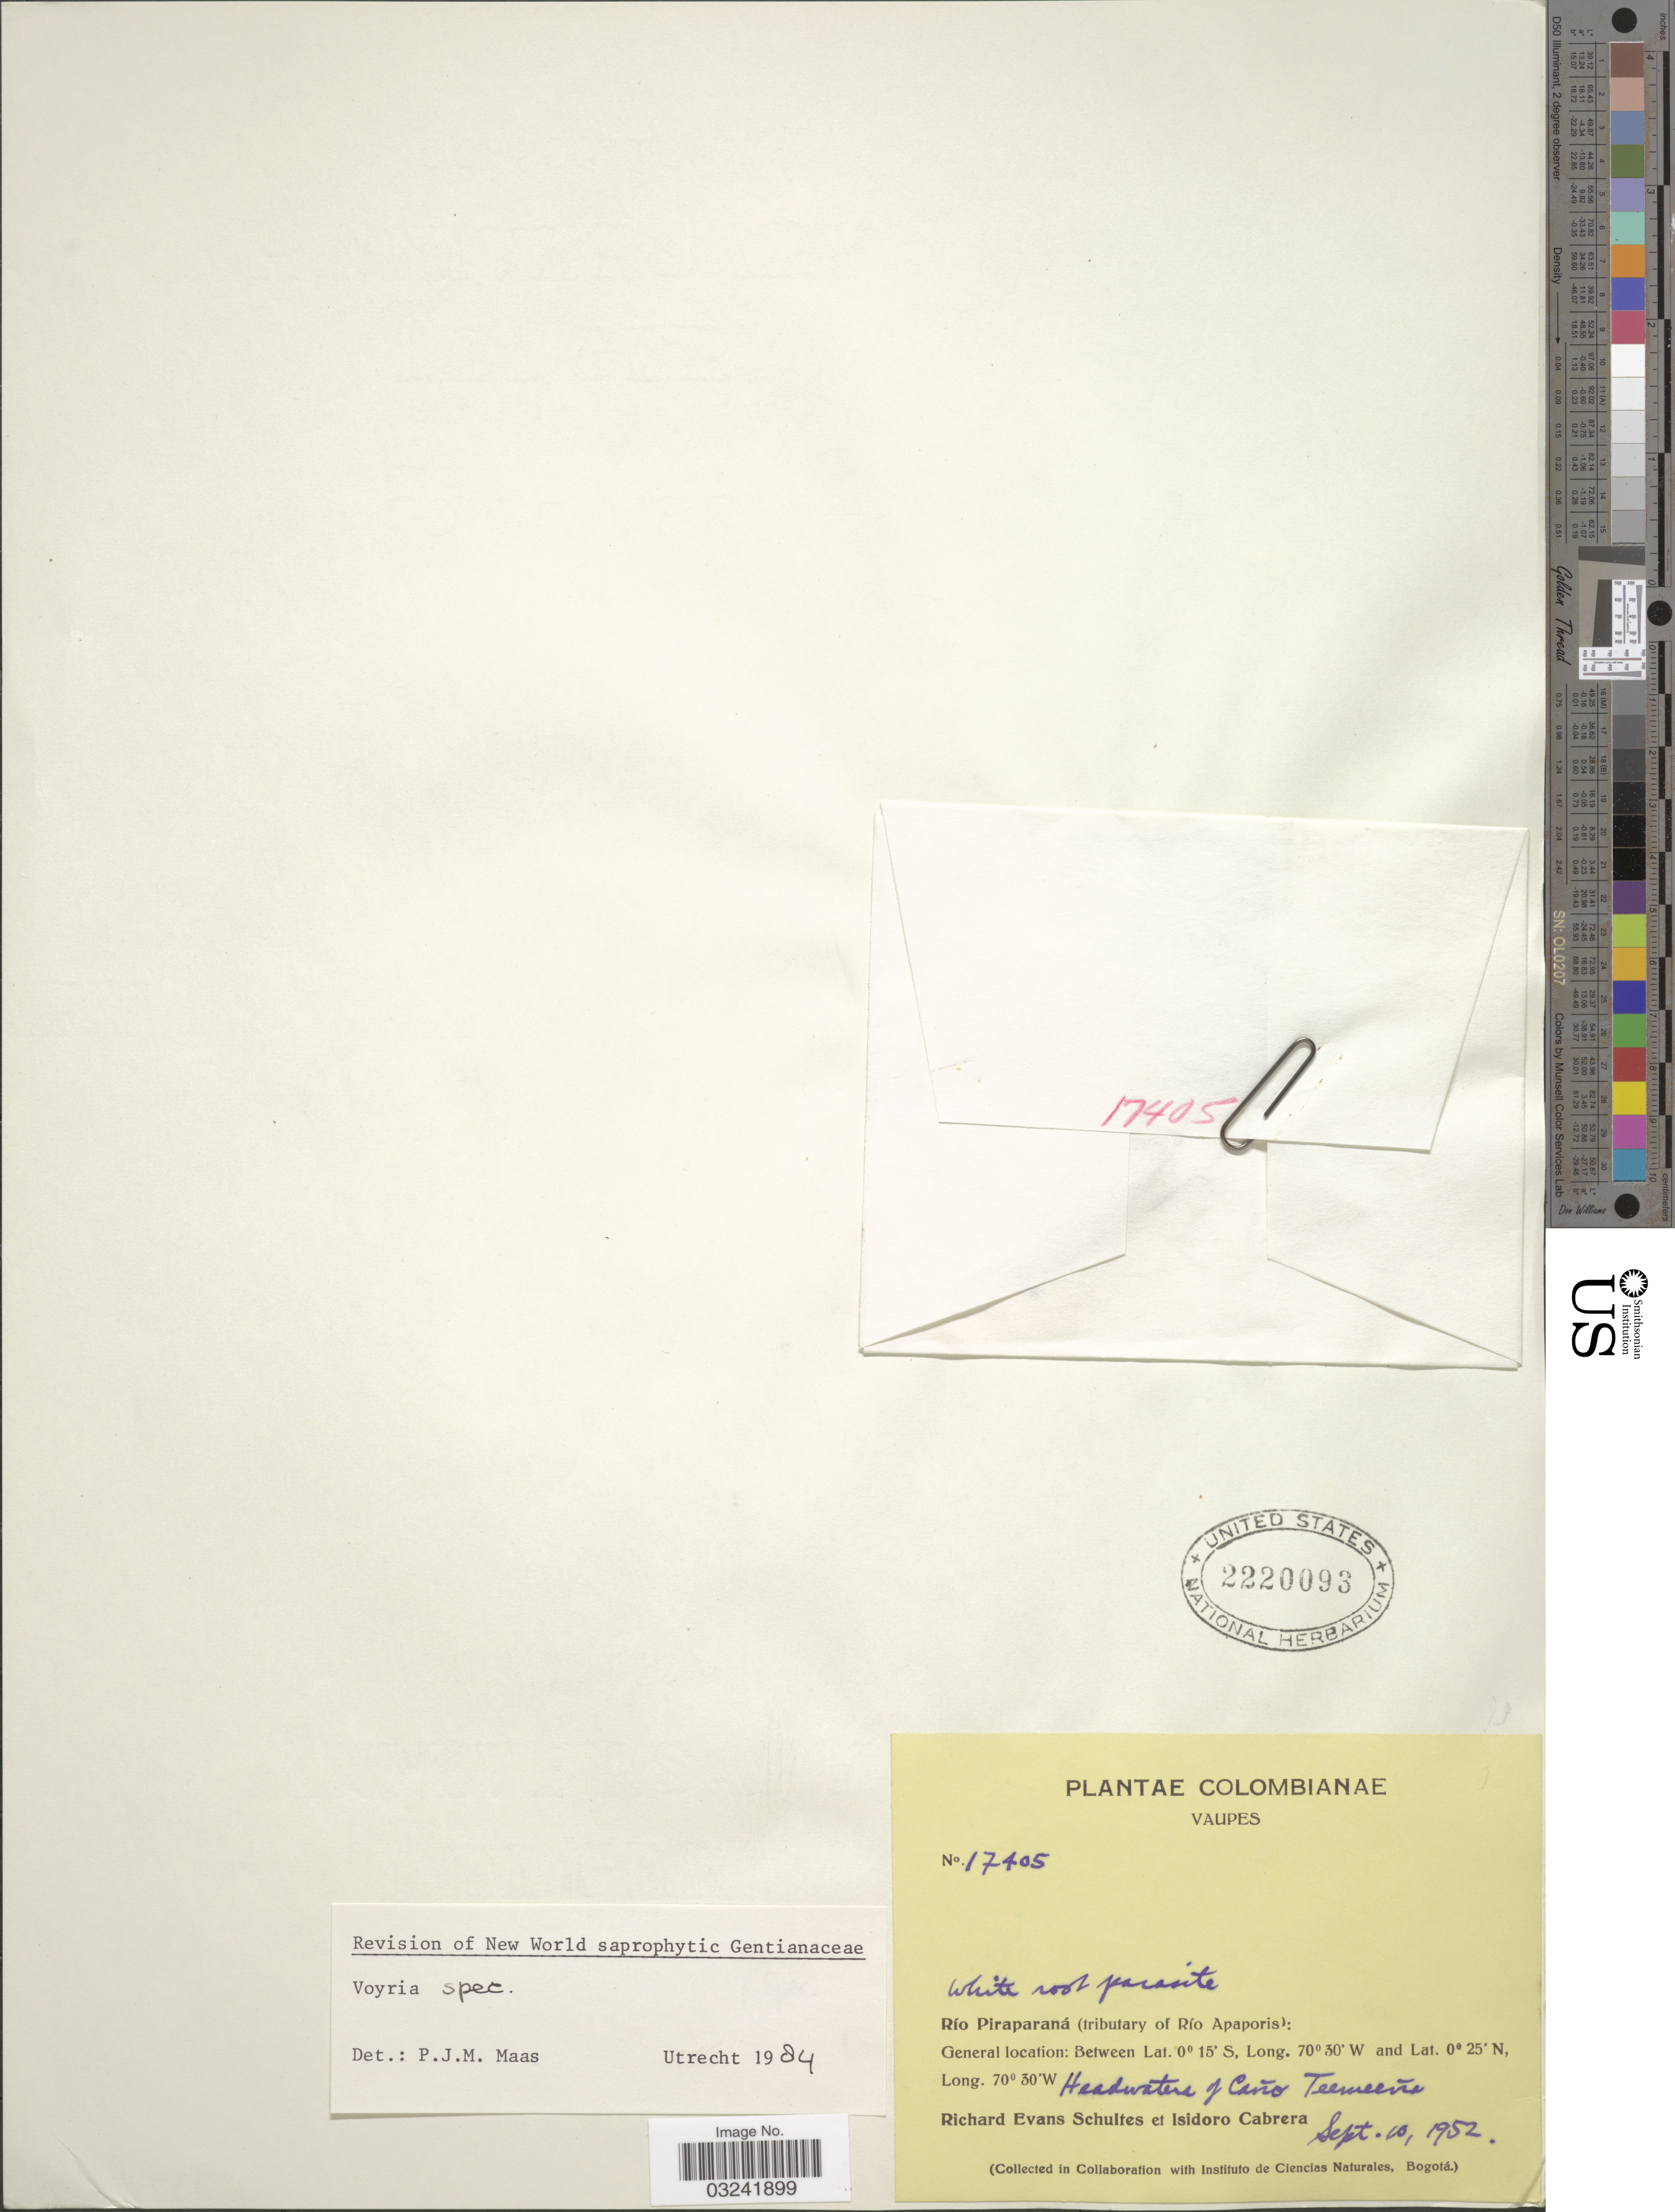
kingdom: Plantae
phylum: Tracheophyta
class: Magnoliopsida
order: Gentianales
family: Gentianaceae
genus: Voyriella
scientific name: Voyriella sp.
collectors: R. E. Schultes & I. Cabrera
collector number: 17405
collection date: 1952-09-10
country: Colombia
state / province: Vaupés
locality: Río Piraparaná (tributary of Río Apaporis): Headwaters of Caño Teemeeña.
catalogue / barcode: US 2220093